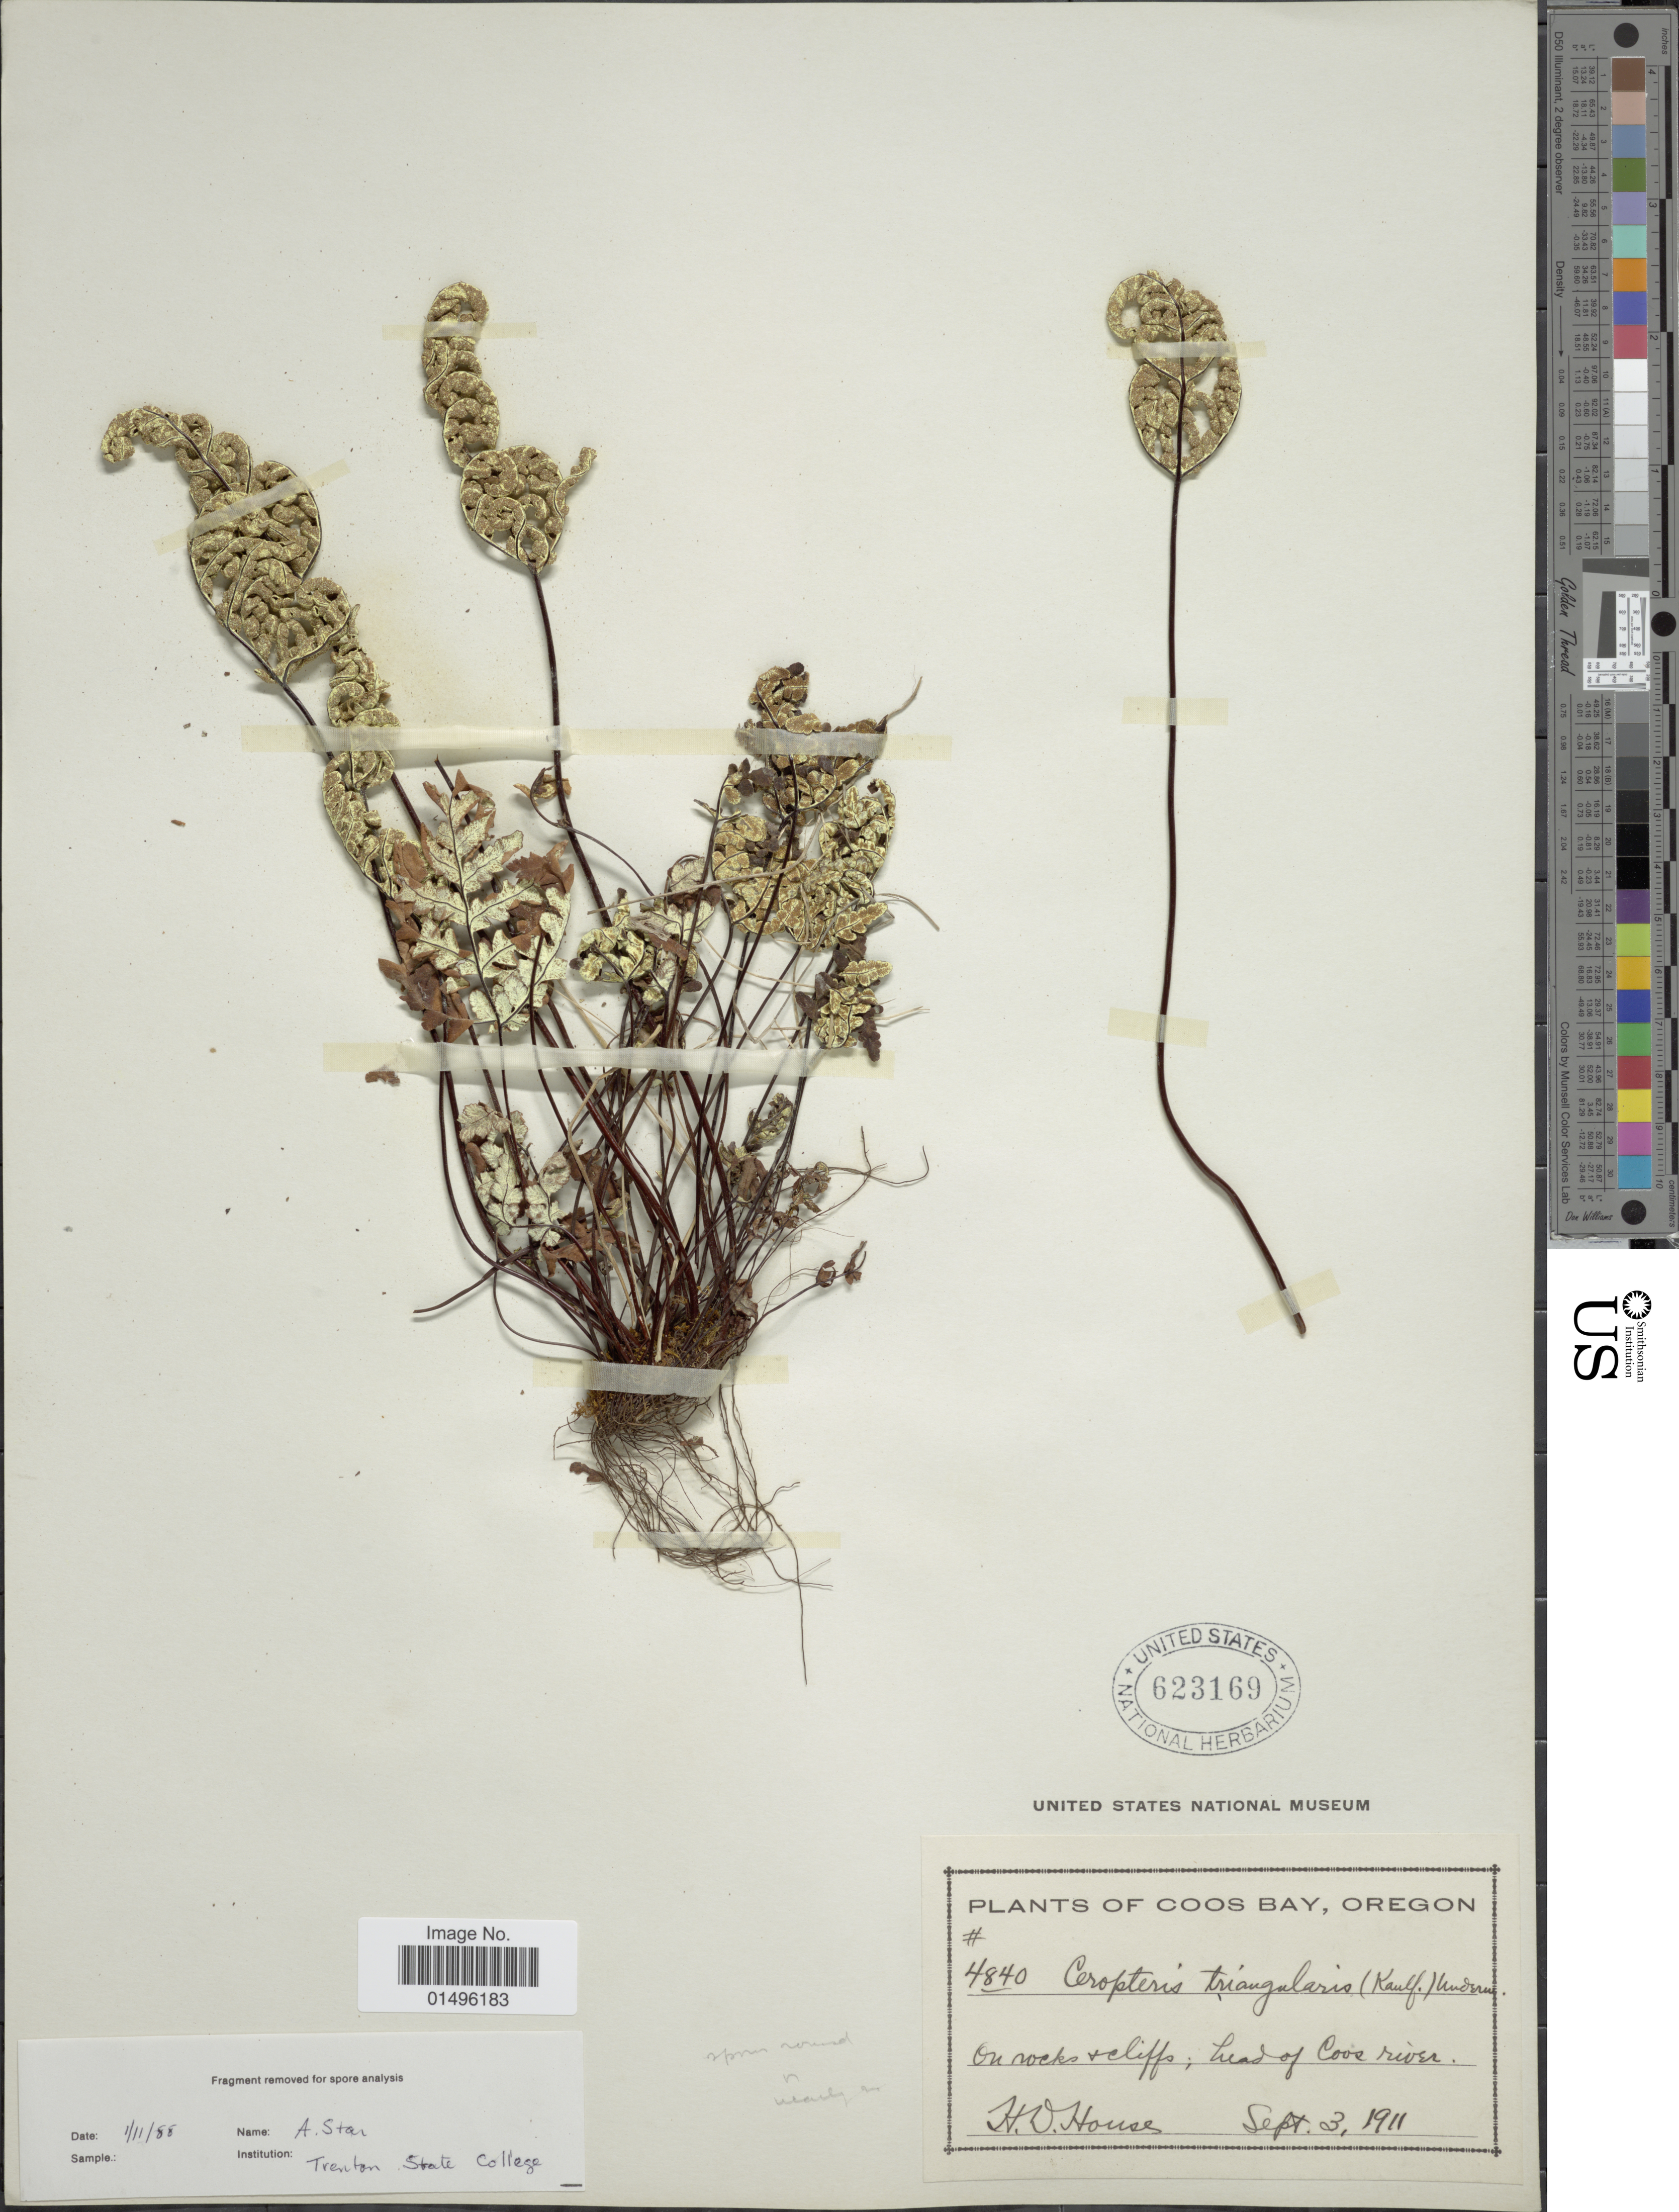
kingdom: Plantae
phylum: Tracheophyta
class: Polypodiopsida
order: Polypodiales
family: Pteridaceae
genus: Pentagramma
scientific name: Pentagramma triangularis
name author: (Kaulf.) Yatsk. et al.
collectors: H. D. House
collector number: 4840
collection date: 1911-09-03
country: United States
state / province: Oregon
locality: head of Coos River.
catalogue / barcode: US 623169